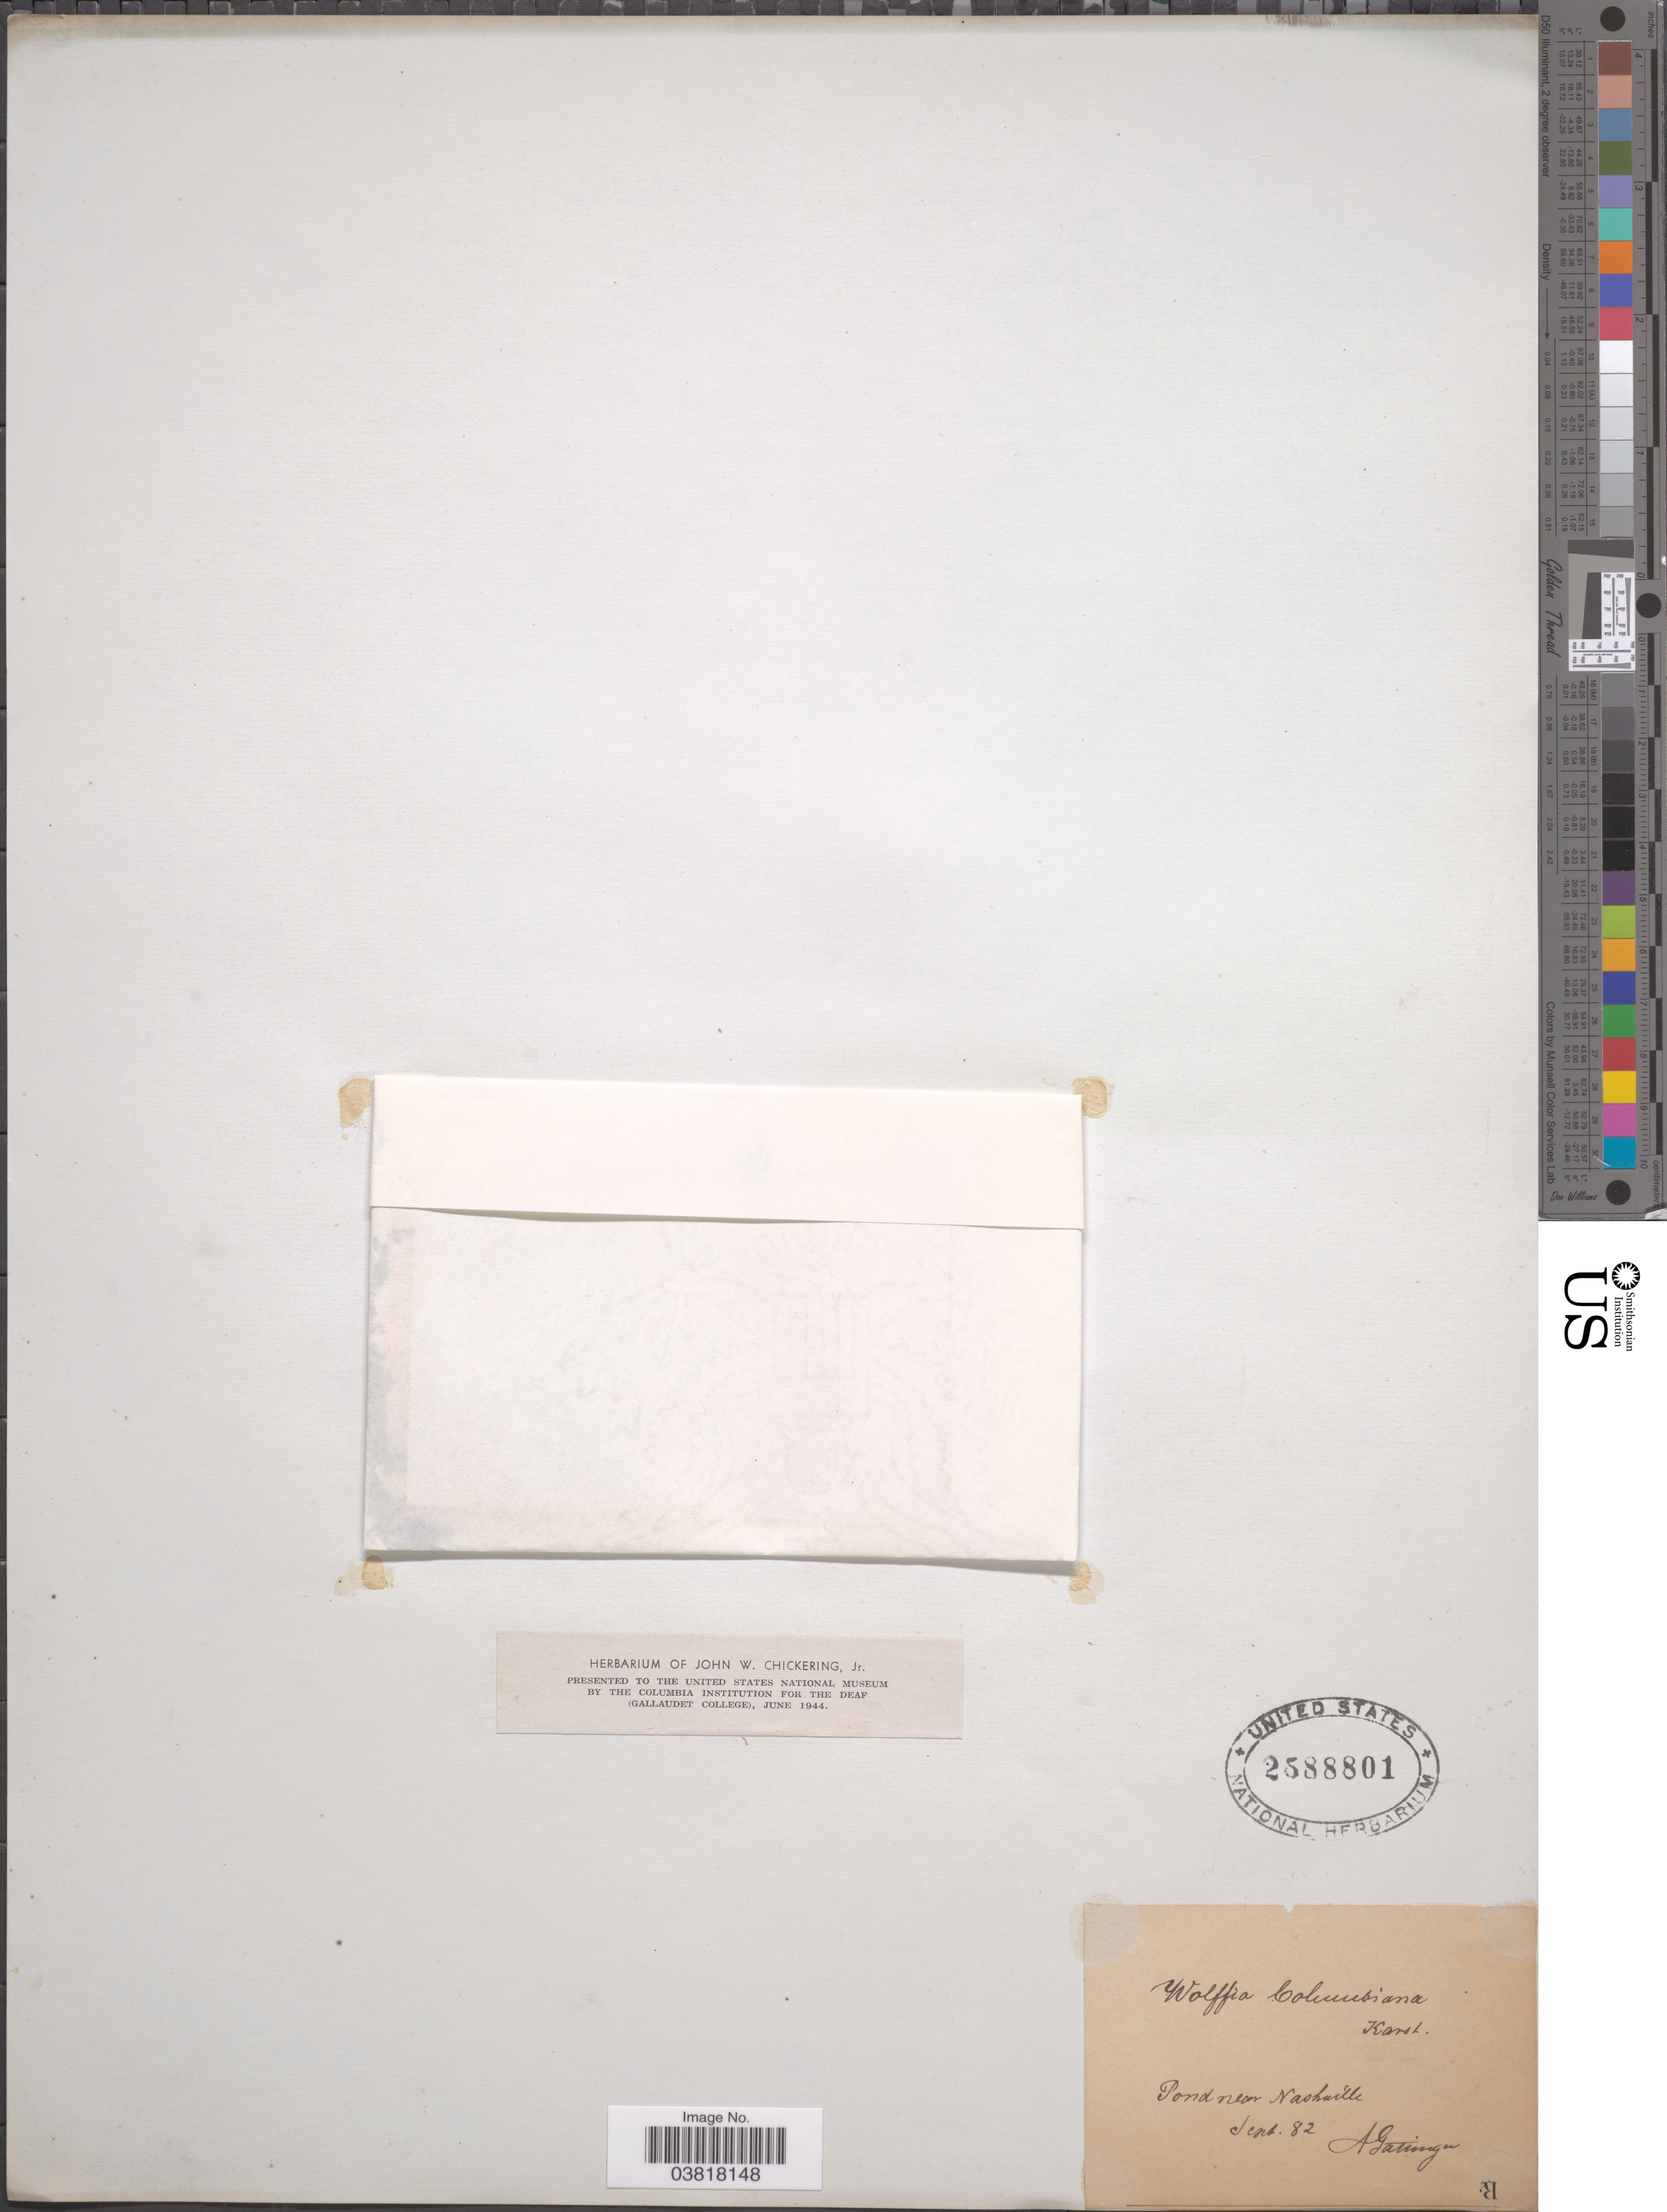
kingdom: Plantae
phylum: Tracheophyta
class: Liliopsida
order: Alismatales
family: Araceae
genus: Wolffia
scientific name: Wolffia columbiana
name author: H. Karst.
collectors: A. Gattinger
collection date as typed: Transcribed d/m/y: /9/82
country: United States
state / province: Tennessee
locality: Pond near Nashville.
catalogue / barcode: US 2588801